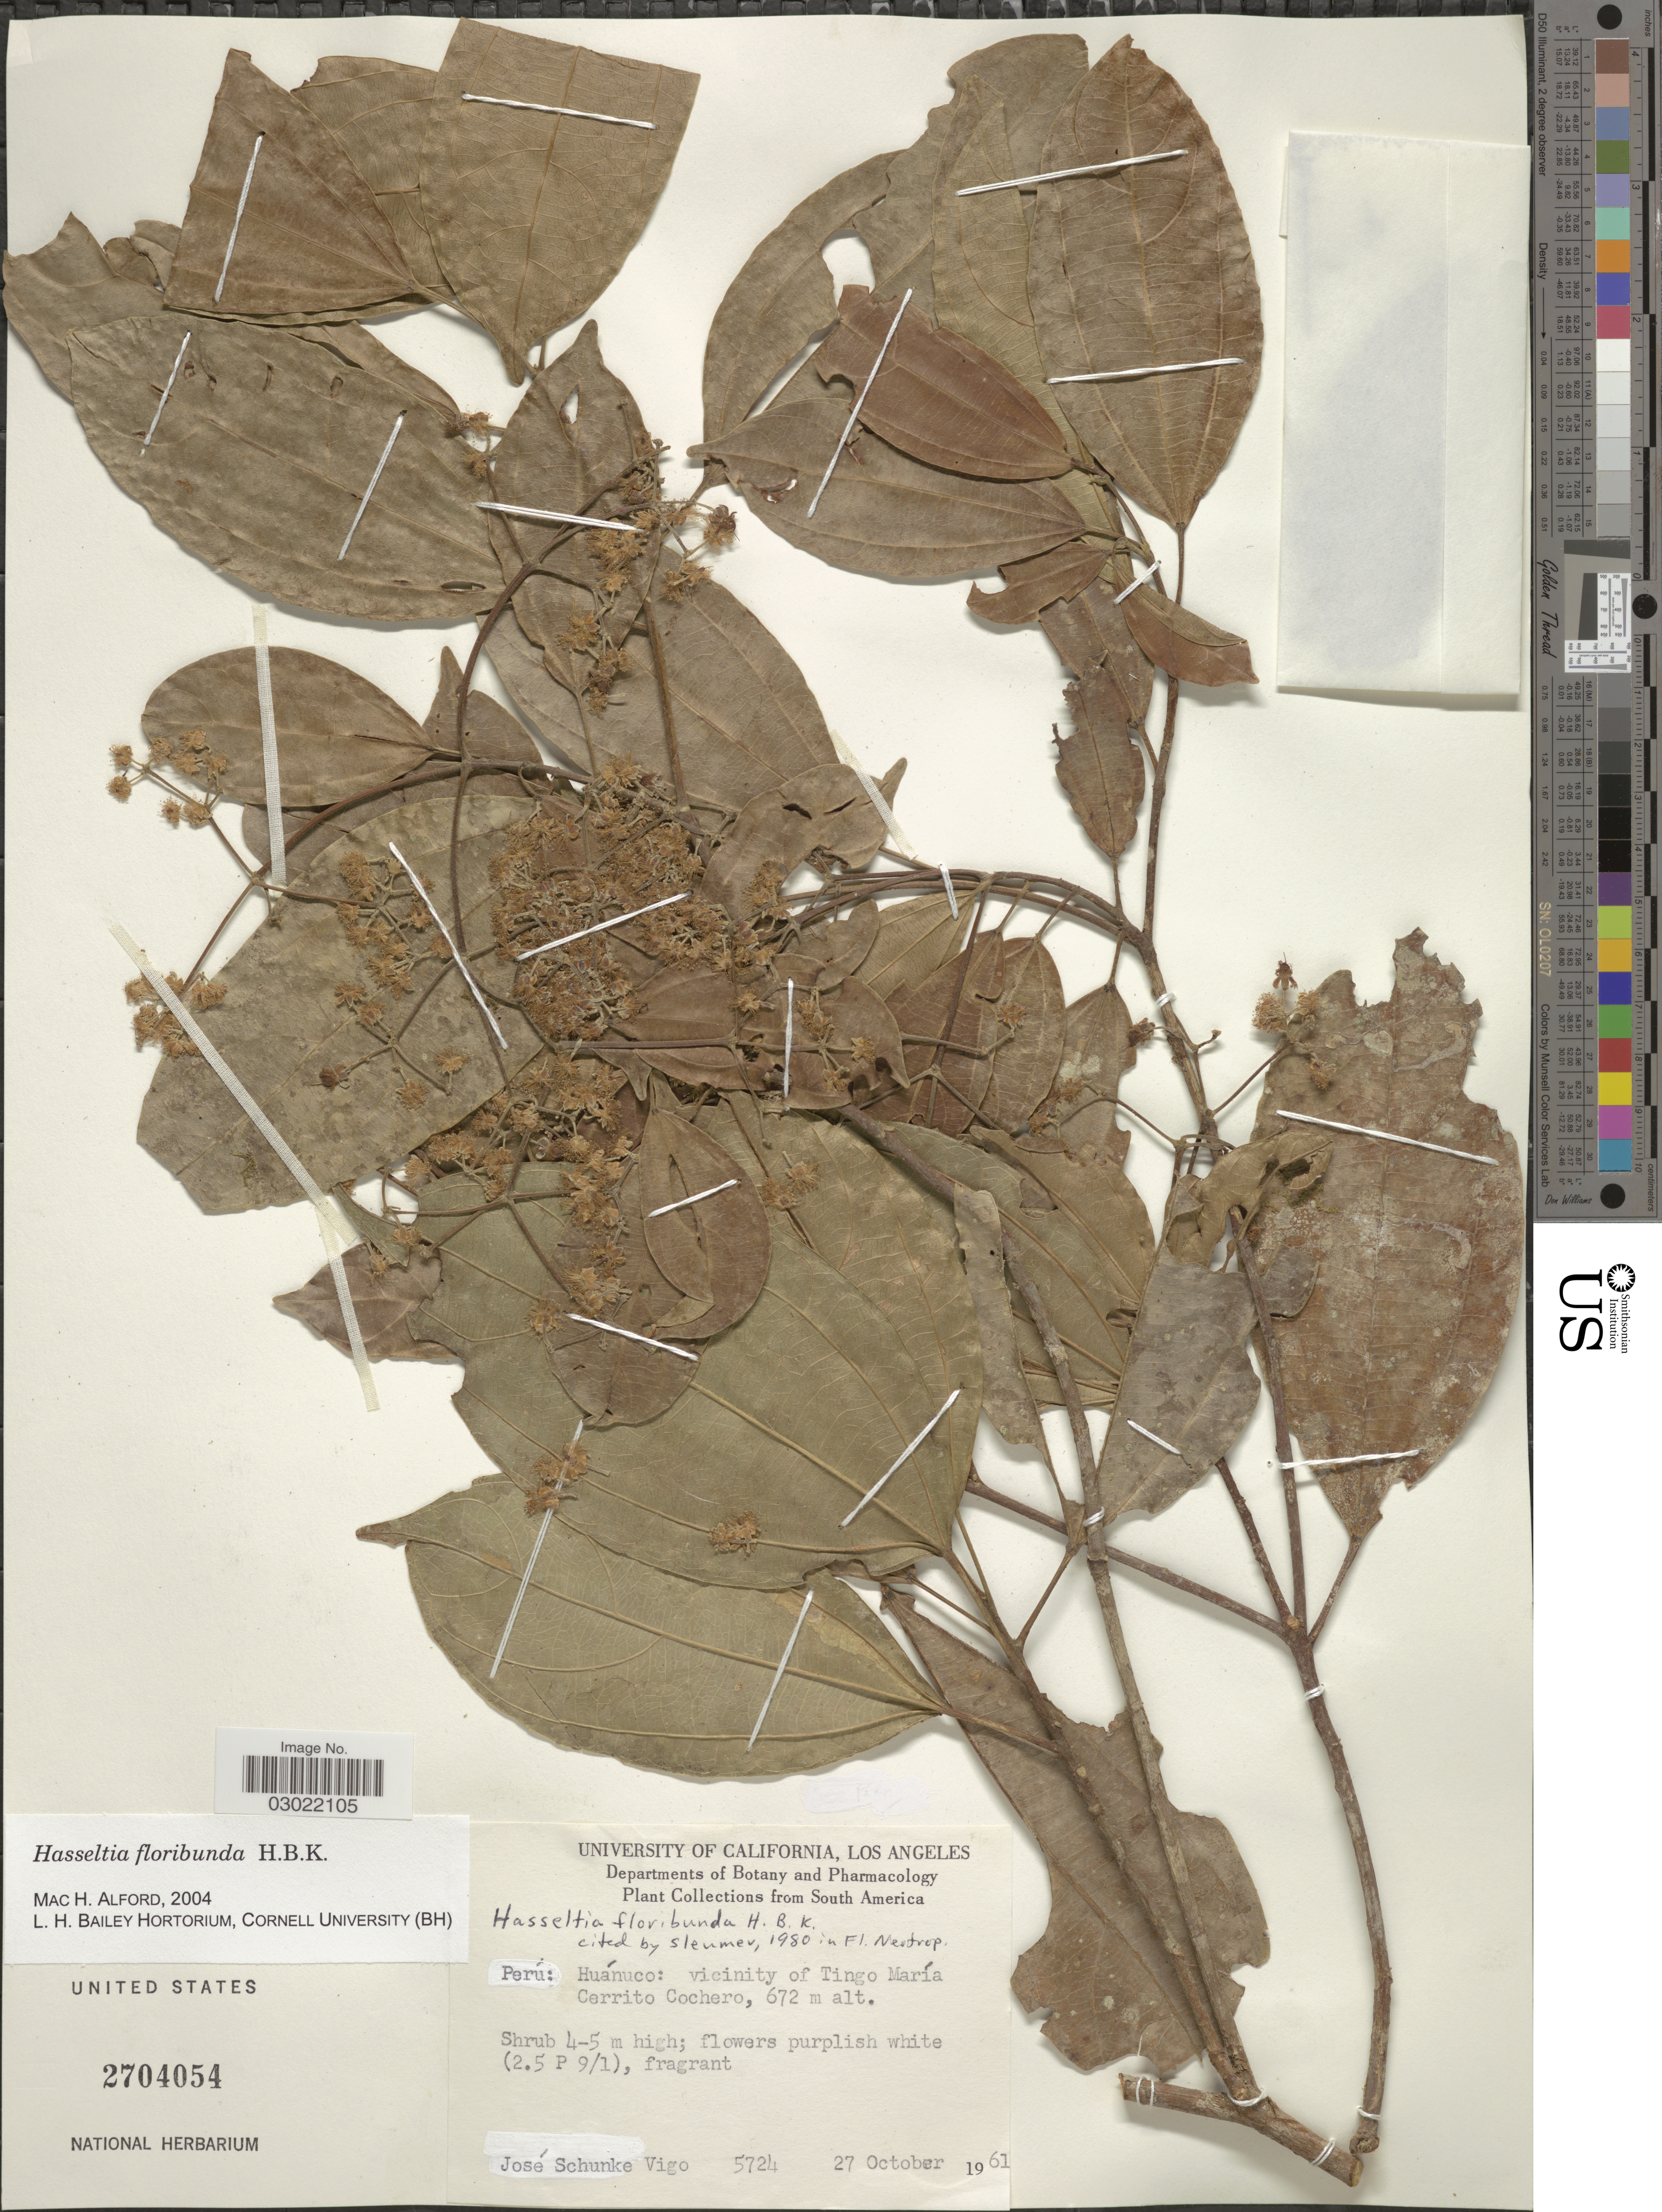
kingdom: Plantae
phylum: Tracheophyta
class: Magnoliopsida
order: Malpighiales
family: Salicaceae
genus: Hasseltia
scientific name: Hasseltia floribunda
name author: Kunth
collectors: J. Schunke Vigo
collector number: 5724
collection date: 1961-10-27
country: Peru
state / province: Huánuco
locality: Vicinity of Tingo María Cerrito Cochero.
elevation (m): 672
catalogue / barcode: US 2704054